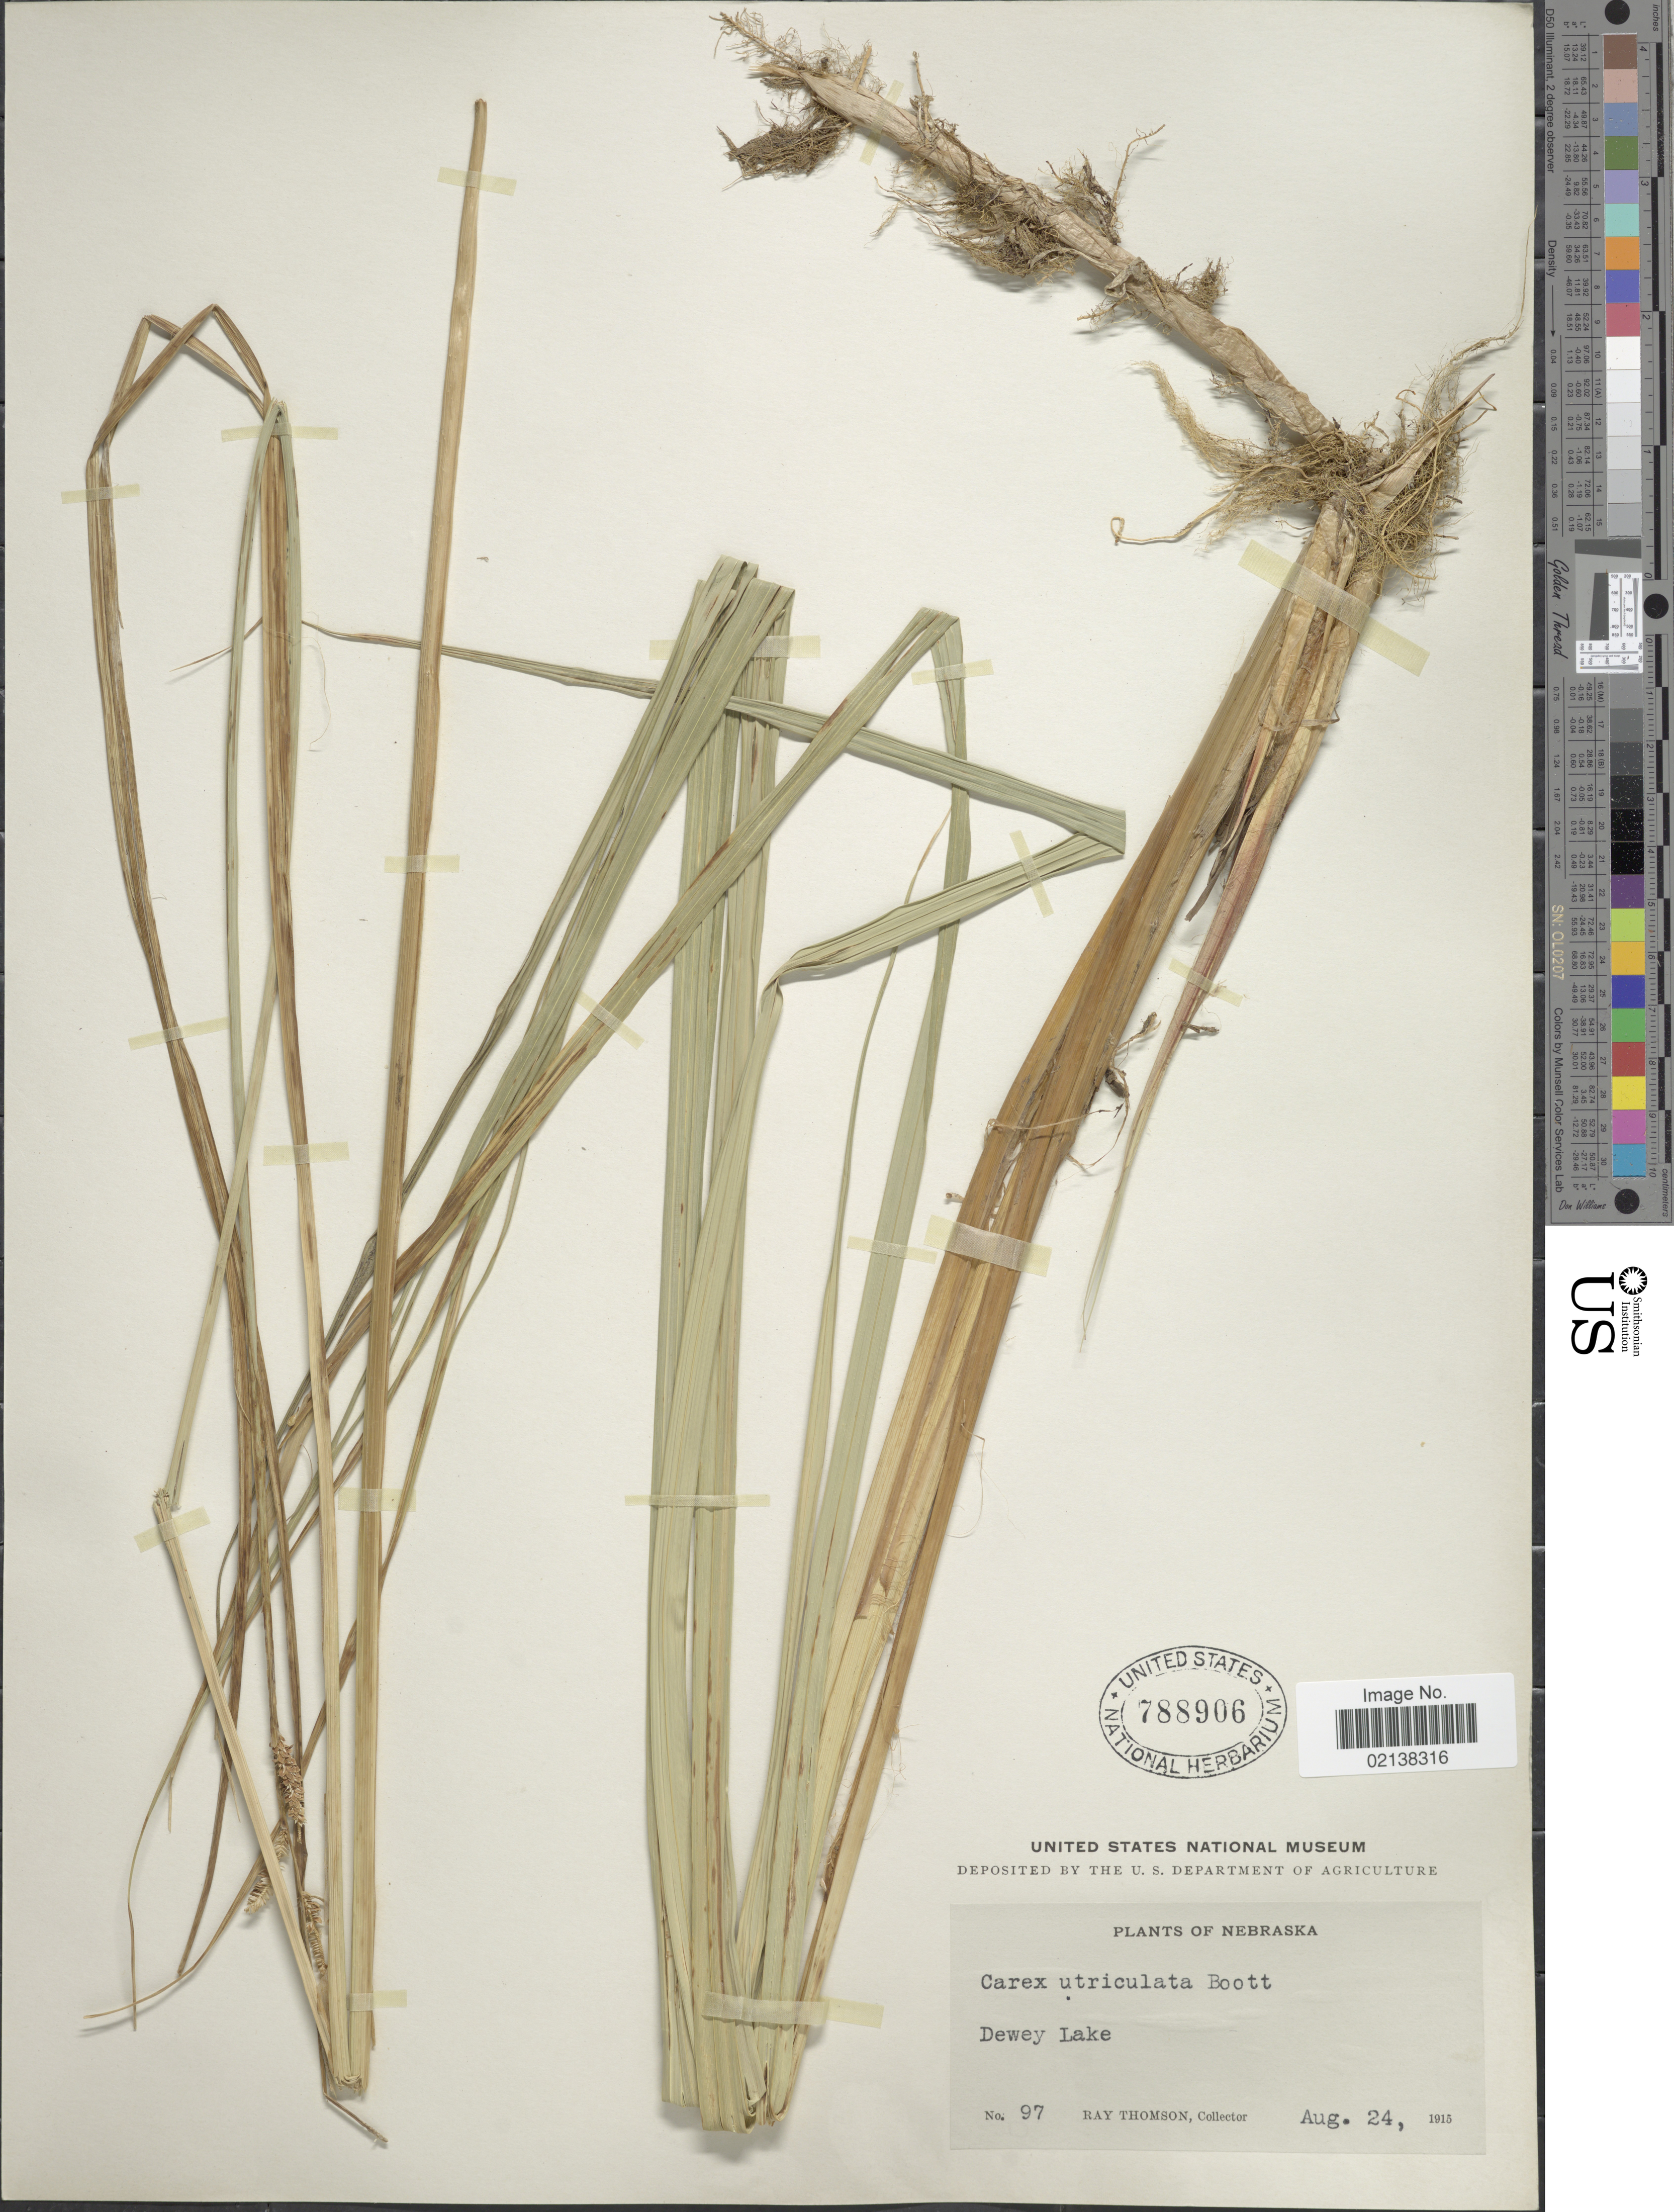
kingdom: Plantae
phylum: Tracheophyta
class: Liliopsida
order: Poales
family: Cyperaceae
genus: Carex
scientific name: Carex utriculata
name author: Boott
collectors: R. Thomson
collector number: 97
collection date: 1915-08-24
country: United States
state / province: Nebraska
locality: Dewey Lake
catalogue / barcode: US 788906